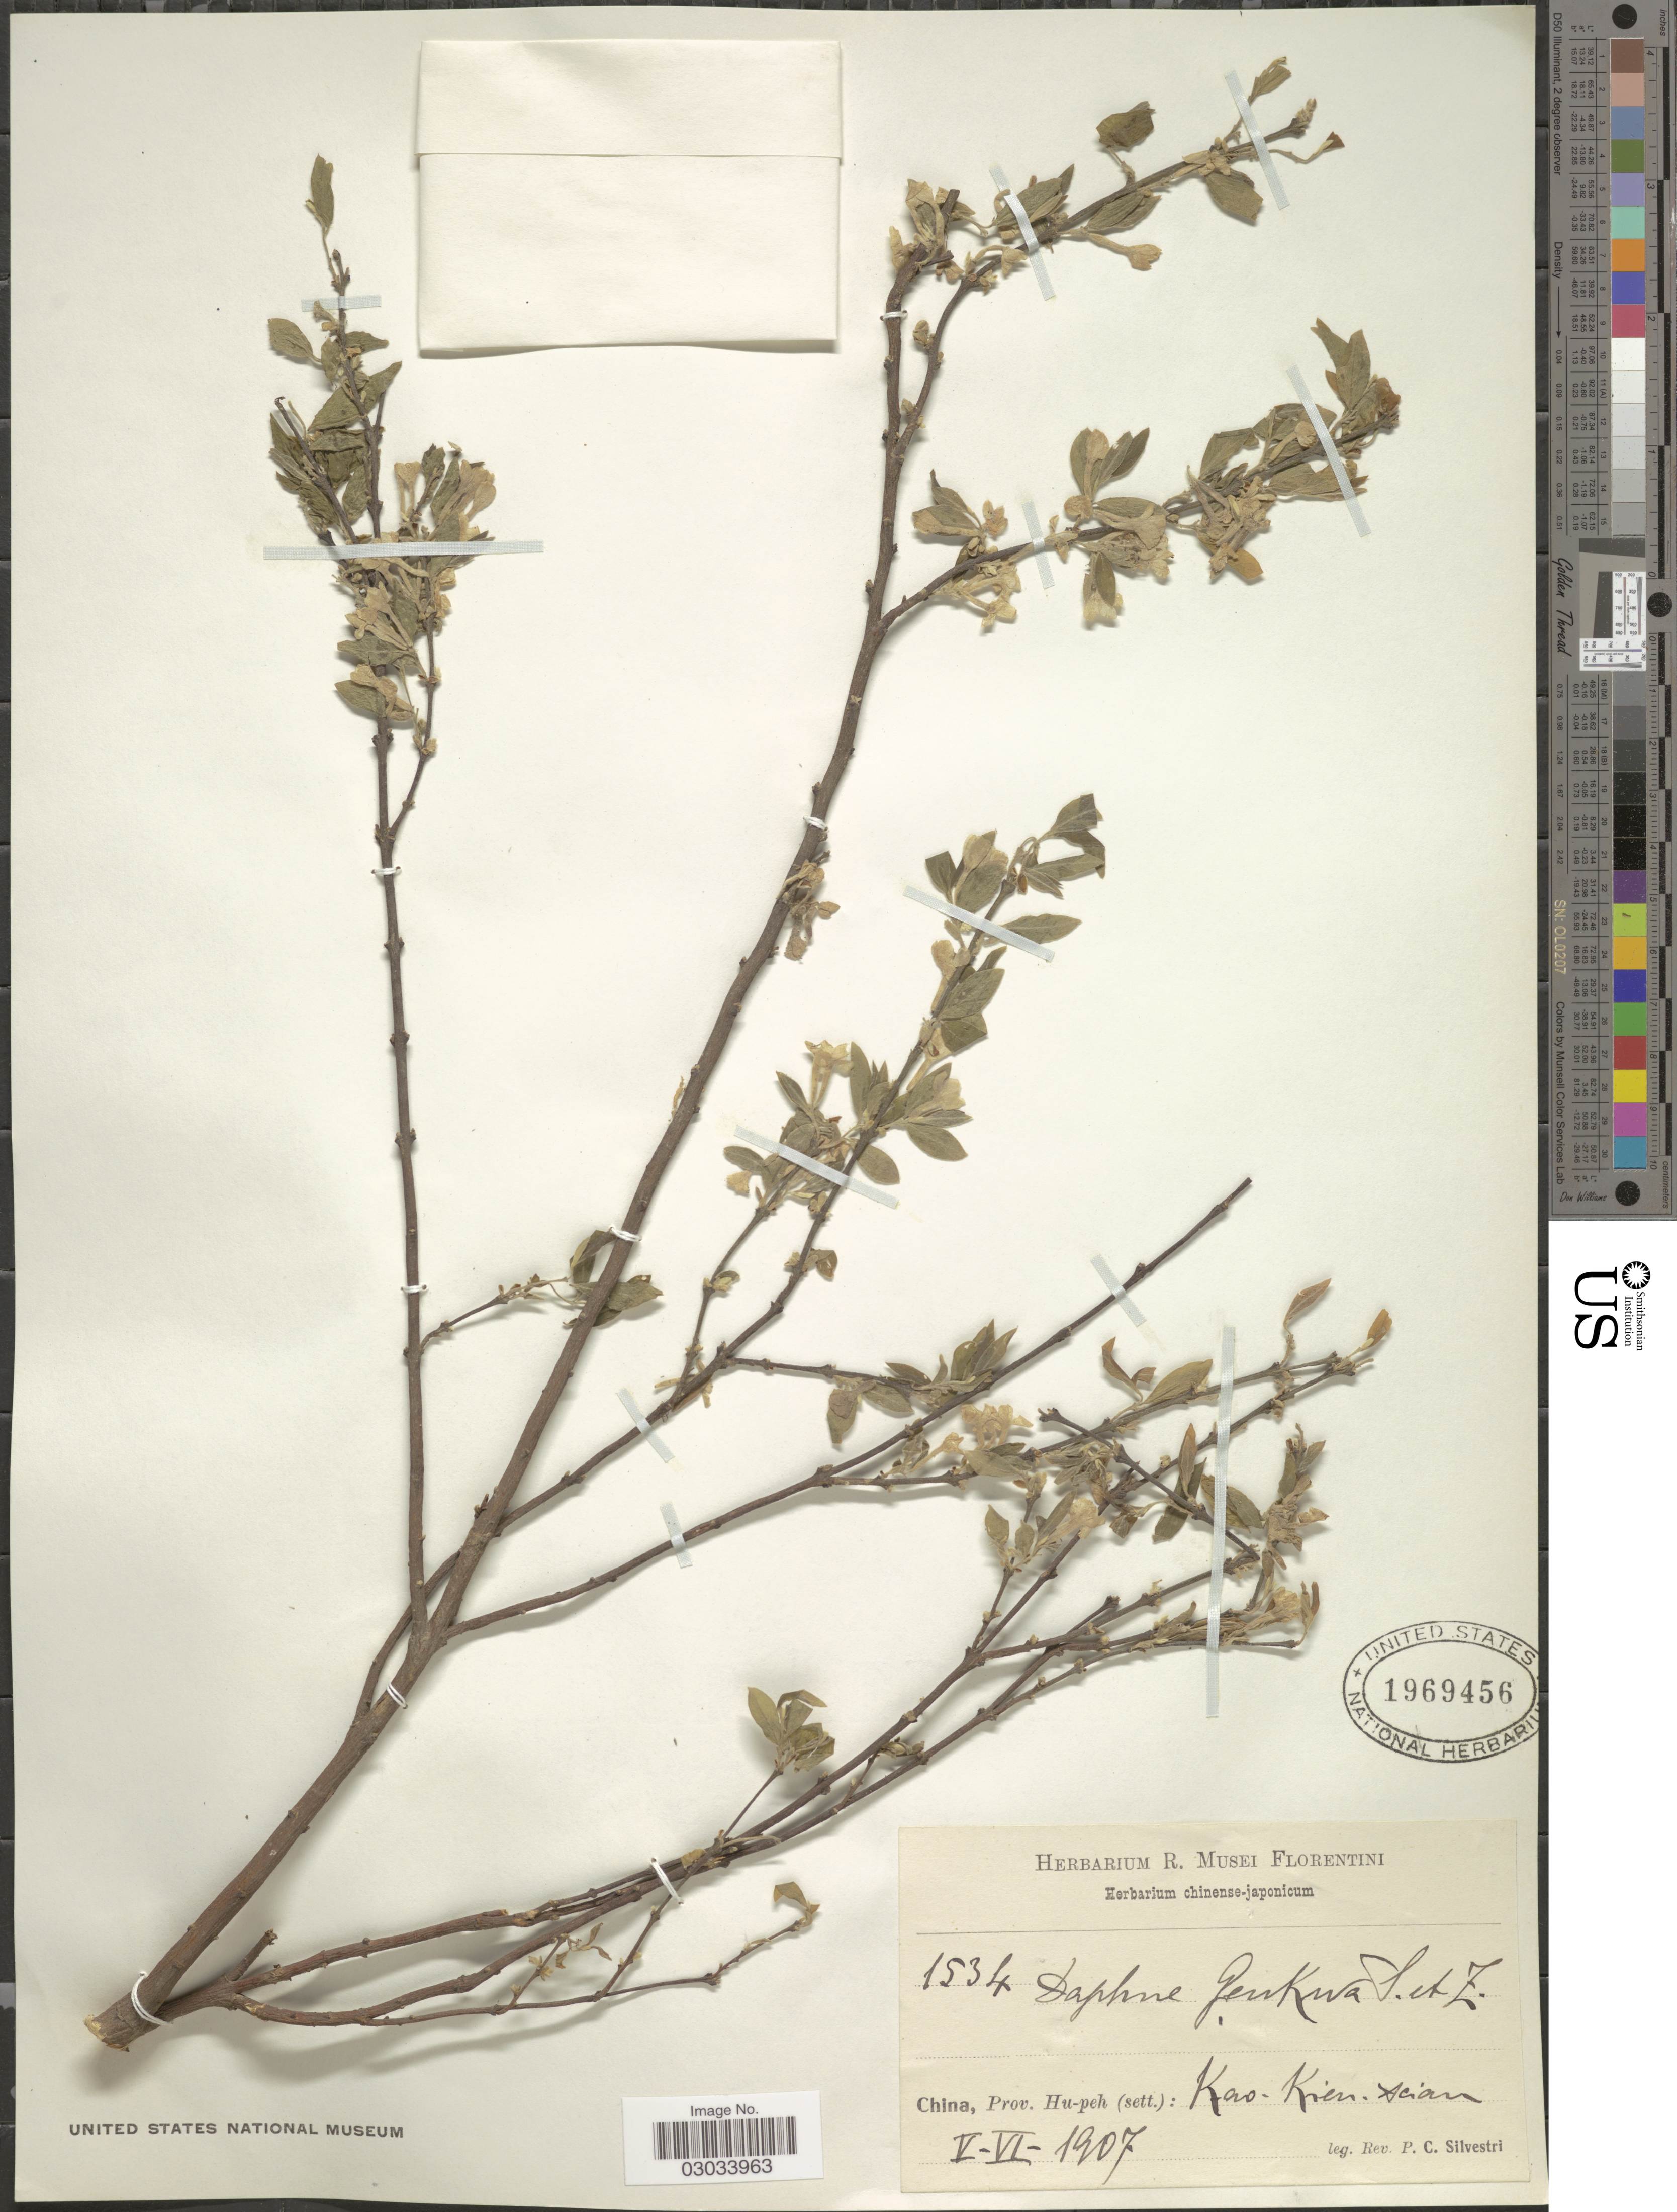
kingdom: Plantae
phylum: Tracheophyta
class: Magnoliopsida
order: Malvales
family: Thymelaeaceae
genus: Daphne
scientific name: Daphne genkwa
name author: Siebold & Zucc.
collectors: P. Silvestri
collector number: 1534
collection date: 1907-05/1907-06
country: China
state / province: Hubei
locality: Prov. Hu-peh (sett.): Kao-Kien. Acian.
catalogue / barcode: US 1969456